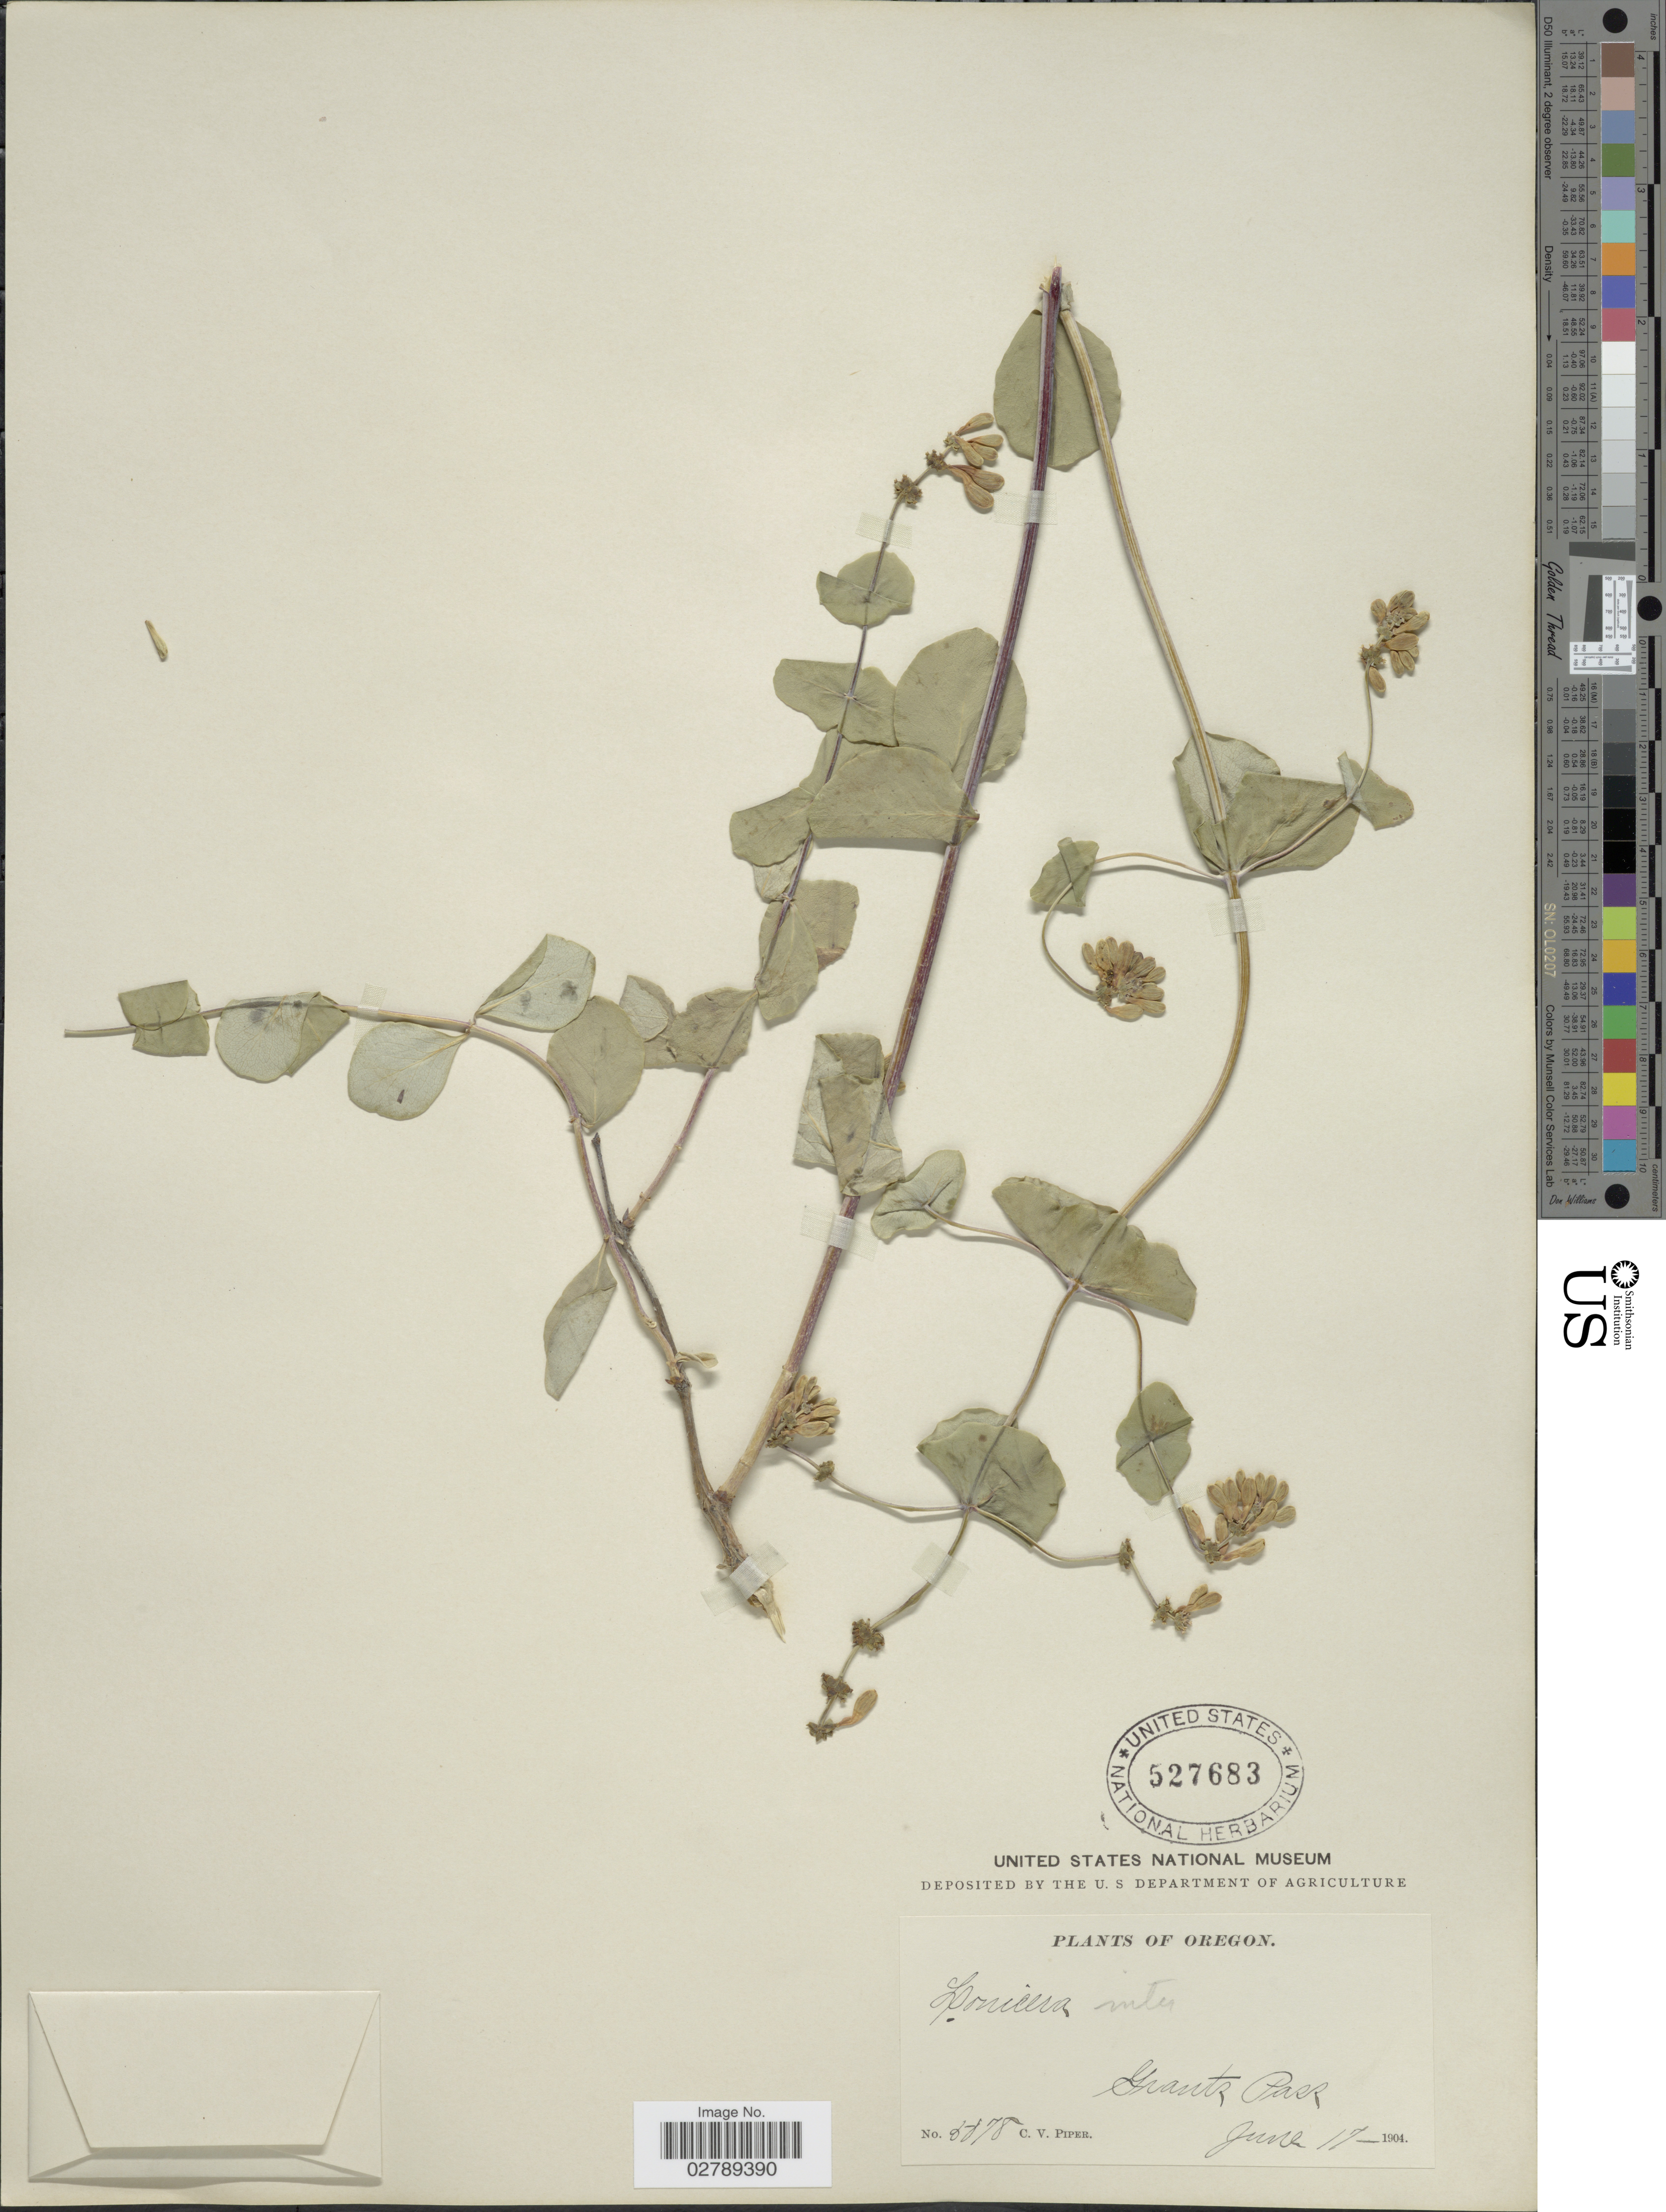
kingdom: Plantae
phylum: Tracheophyta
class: Magnoliopsida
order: Dipsacales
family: Caprifoliaceae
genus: Lonicera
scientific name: Lonicera interrupta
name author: Benth.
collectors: C. V. Piper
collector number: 5878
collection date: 1904-06-17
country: United States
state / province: Oregon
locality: Grants Pass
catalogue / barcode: US 527683